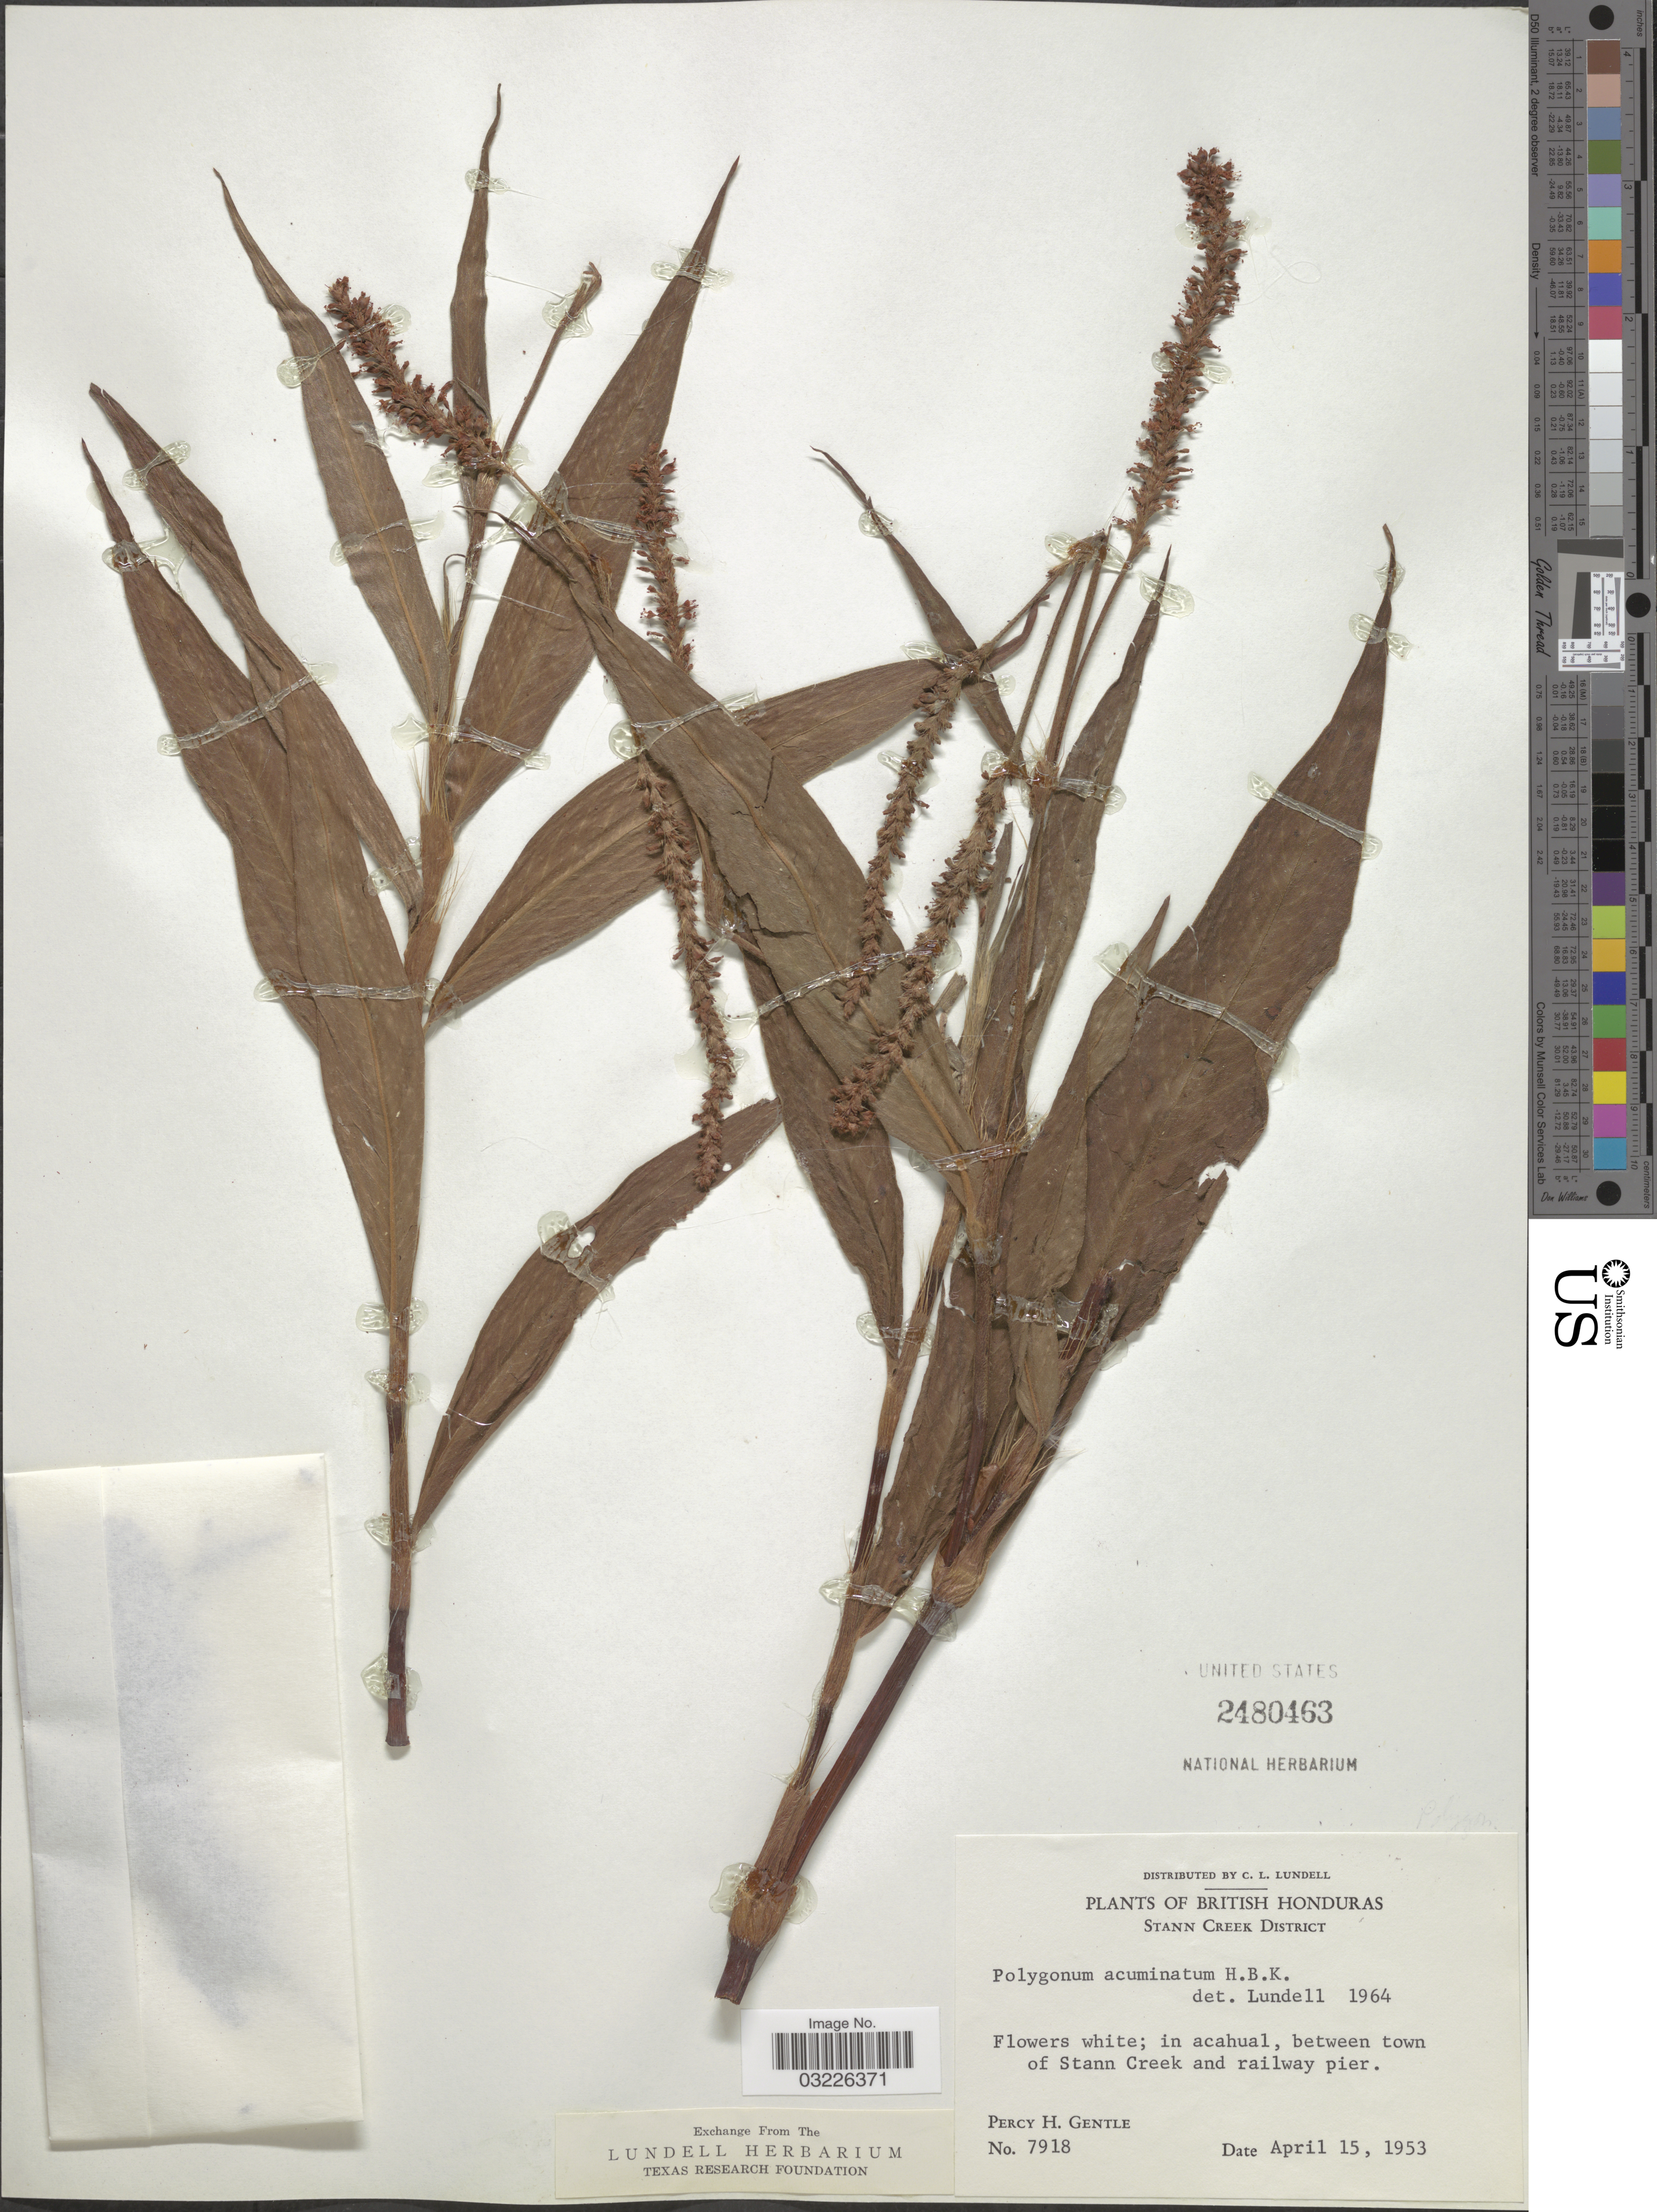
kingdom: Plantae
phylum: Tracheophyta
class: Magnoliopsida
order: Caryophyllales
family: Polygonaceae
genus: Persicaria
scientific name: Persicaria sp.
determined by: Atha, D. E.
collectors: P. H. Gentle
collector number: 7918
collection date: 1953-04-15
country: Belize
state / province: Stann Creek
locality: British Honduras, Stann Creek District, in acahual, between town of Stann Creek and railway pier.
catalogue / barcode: US 2480463